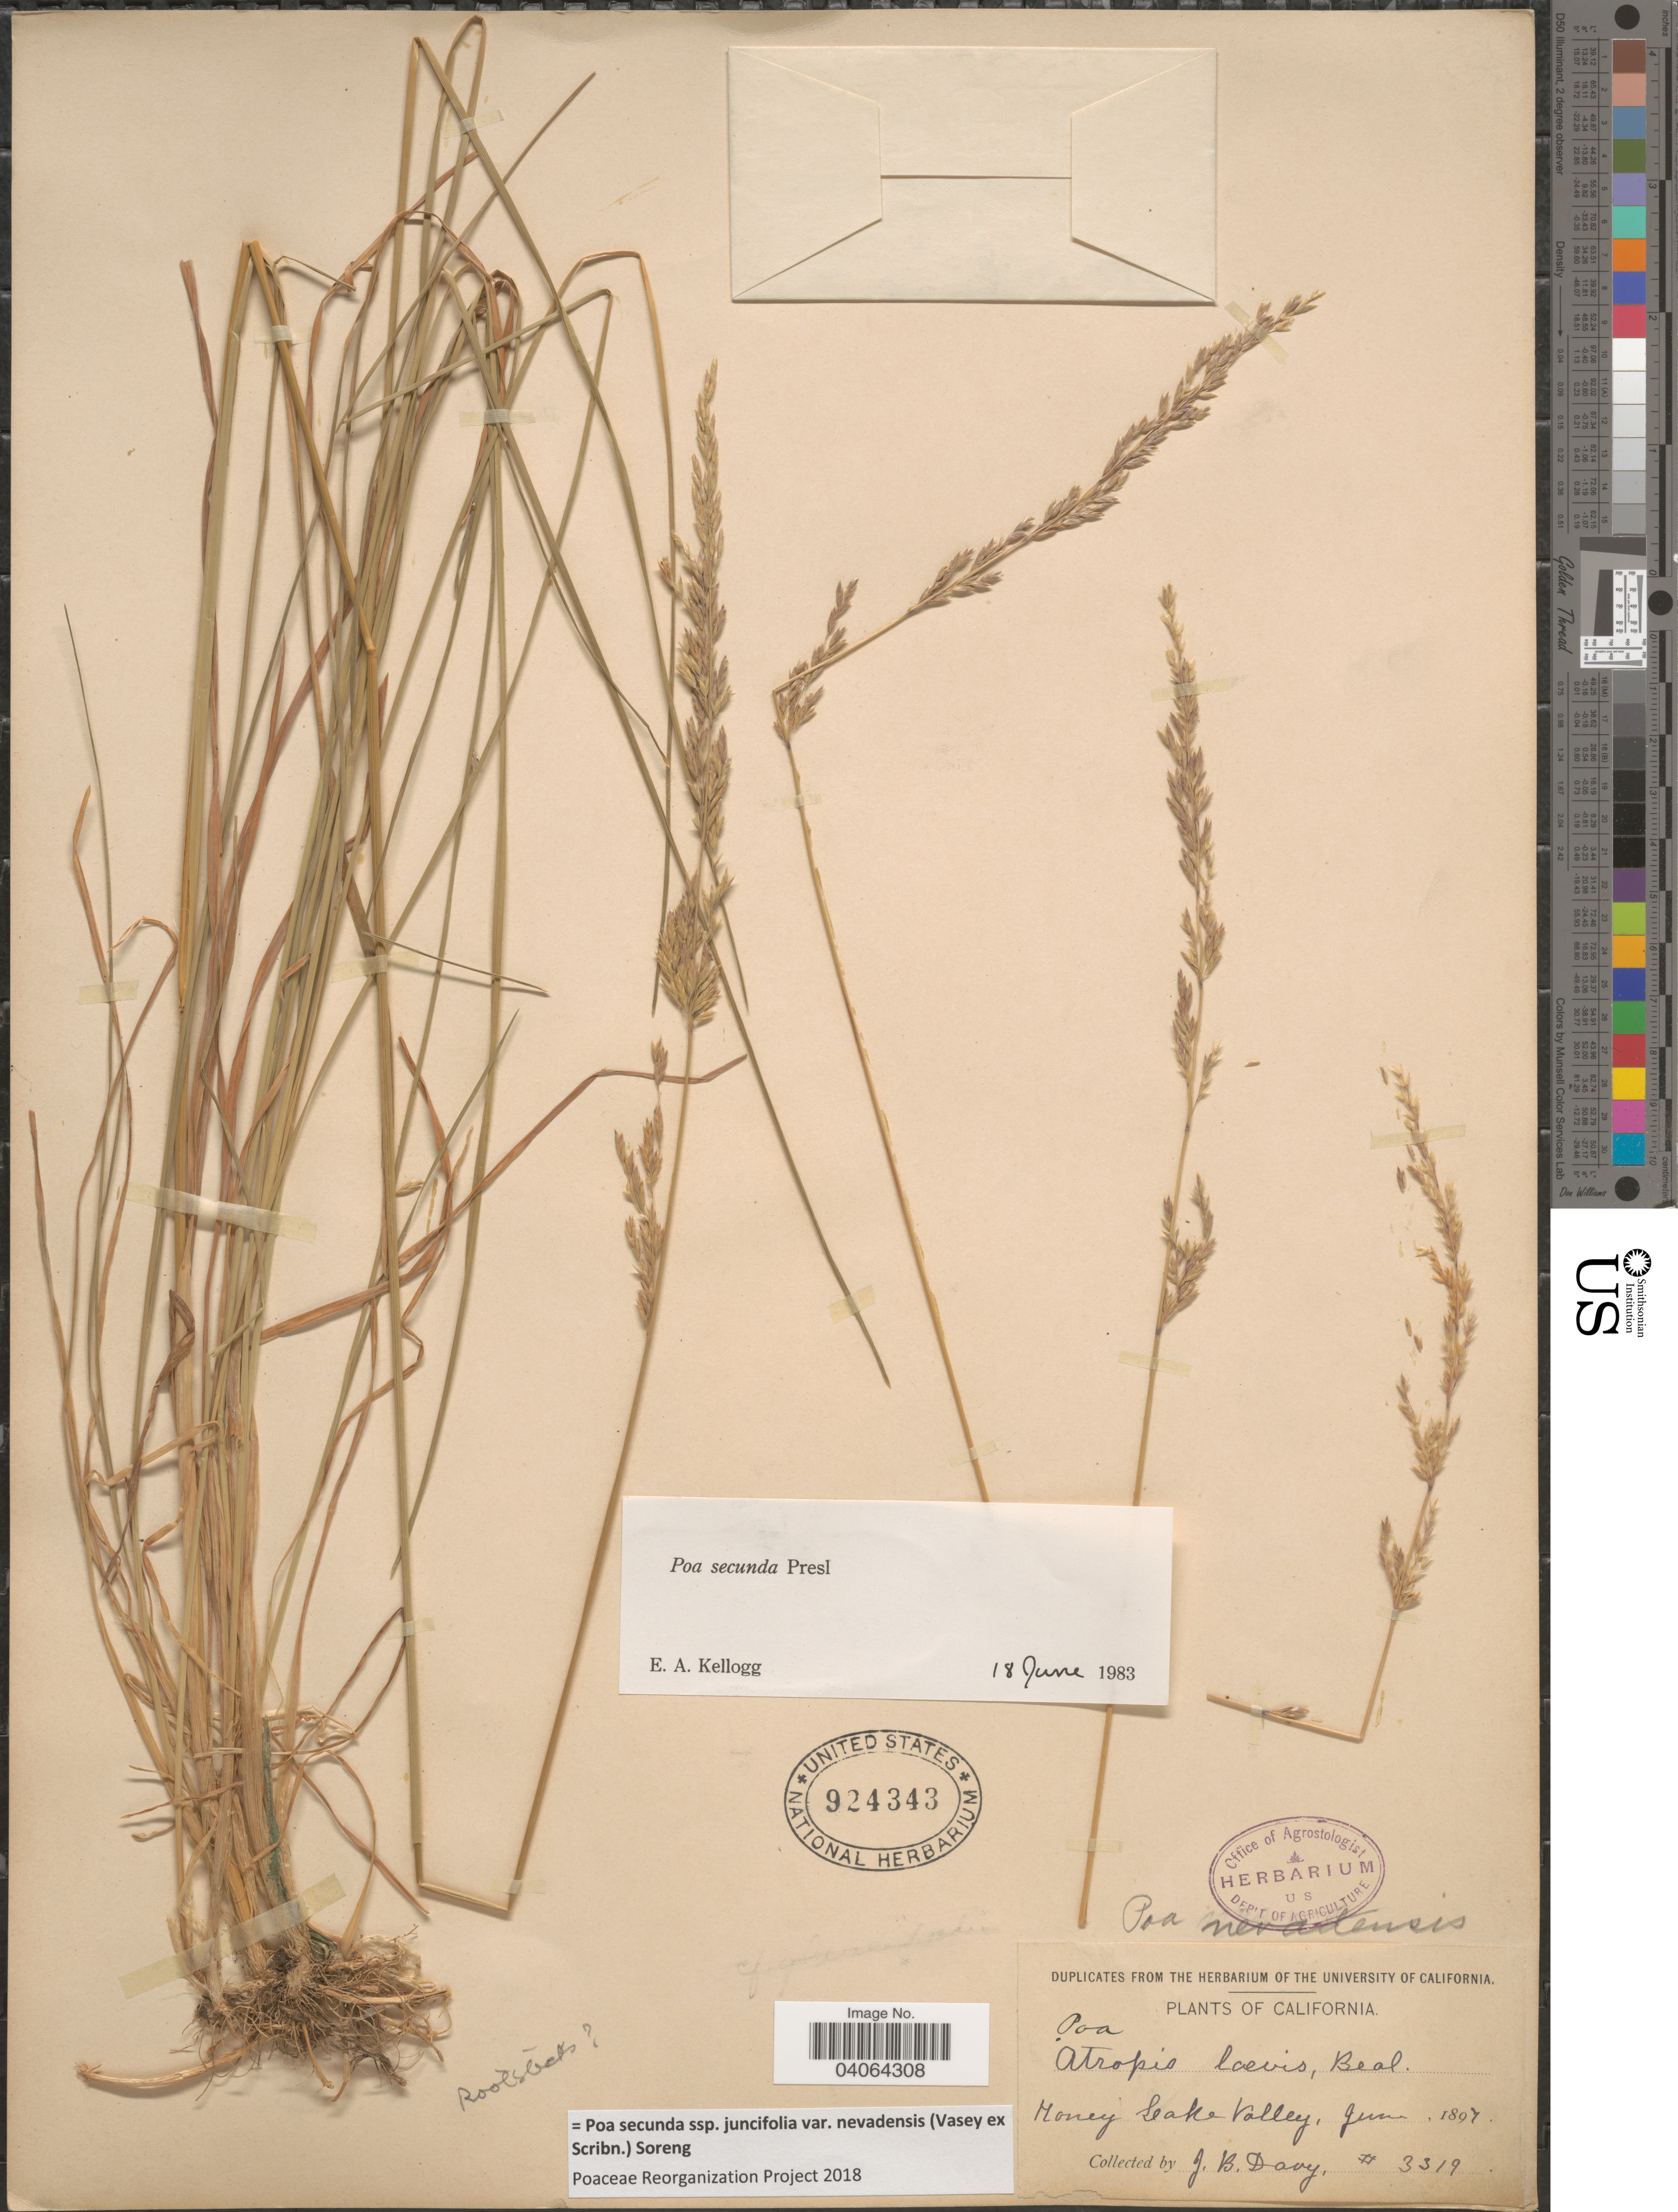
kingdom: Plantae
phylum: Tracheophyta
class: Liliopsida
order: Poales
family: Poaceae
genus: Poa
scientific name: Poa secunda subsp. juncifolia var. nevadensis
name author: (Vasey ex Scribn.) Soreng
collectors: J. Burtt Davy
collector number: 3319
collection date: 1897-06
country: United States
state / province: California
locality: Honey Lake Valley.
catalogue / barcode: US 924343